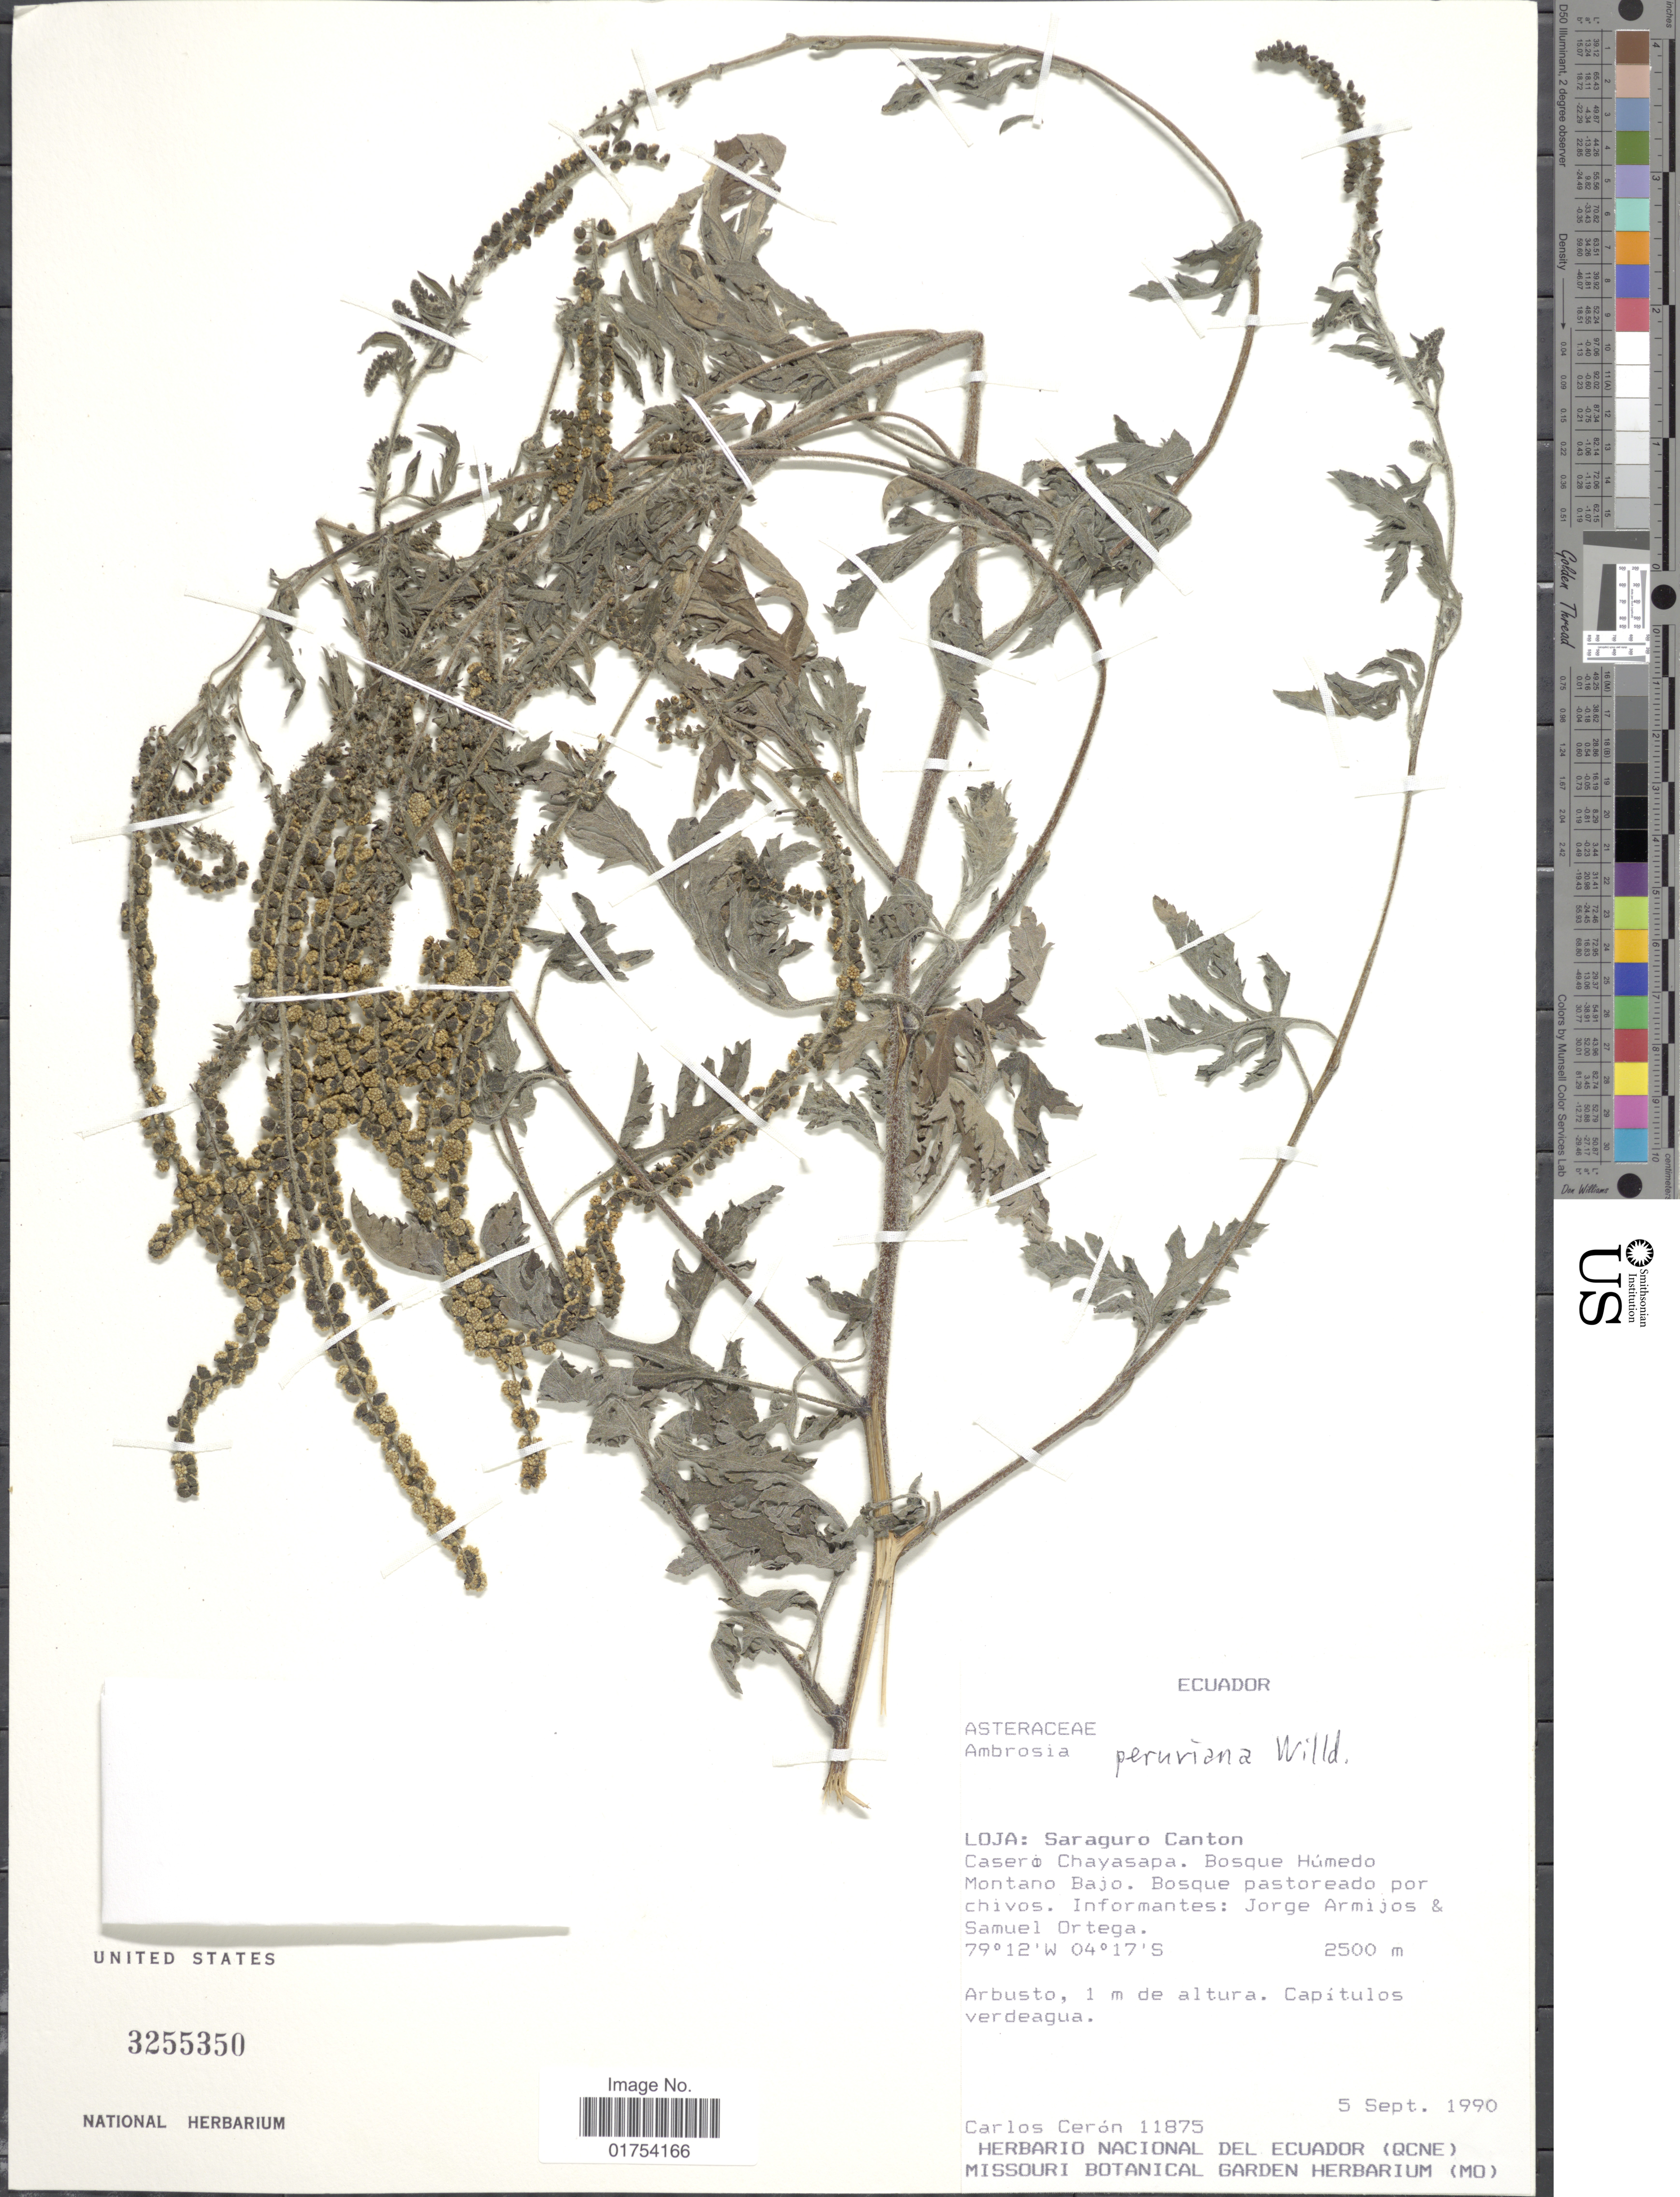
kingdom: Plantae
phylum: Tracheophyta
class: Magnoliopsida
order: Asterales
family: Asteraceae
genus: Ambrosia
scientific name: Ambrosia peruviana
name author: Willd.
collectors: C. E. Cerón M.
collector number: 11875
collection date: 1990-09-05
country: Ecuador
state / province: Loja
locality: Saraguro Canton, Casero Chayasapa. Bosque Humedo Montano Bajo. Bosque pastoreado por chivos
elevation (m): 2500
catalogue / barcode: US 3255350